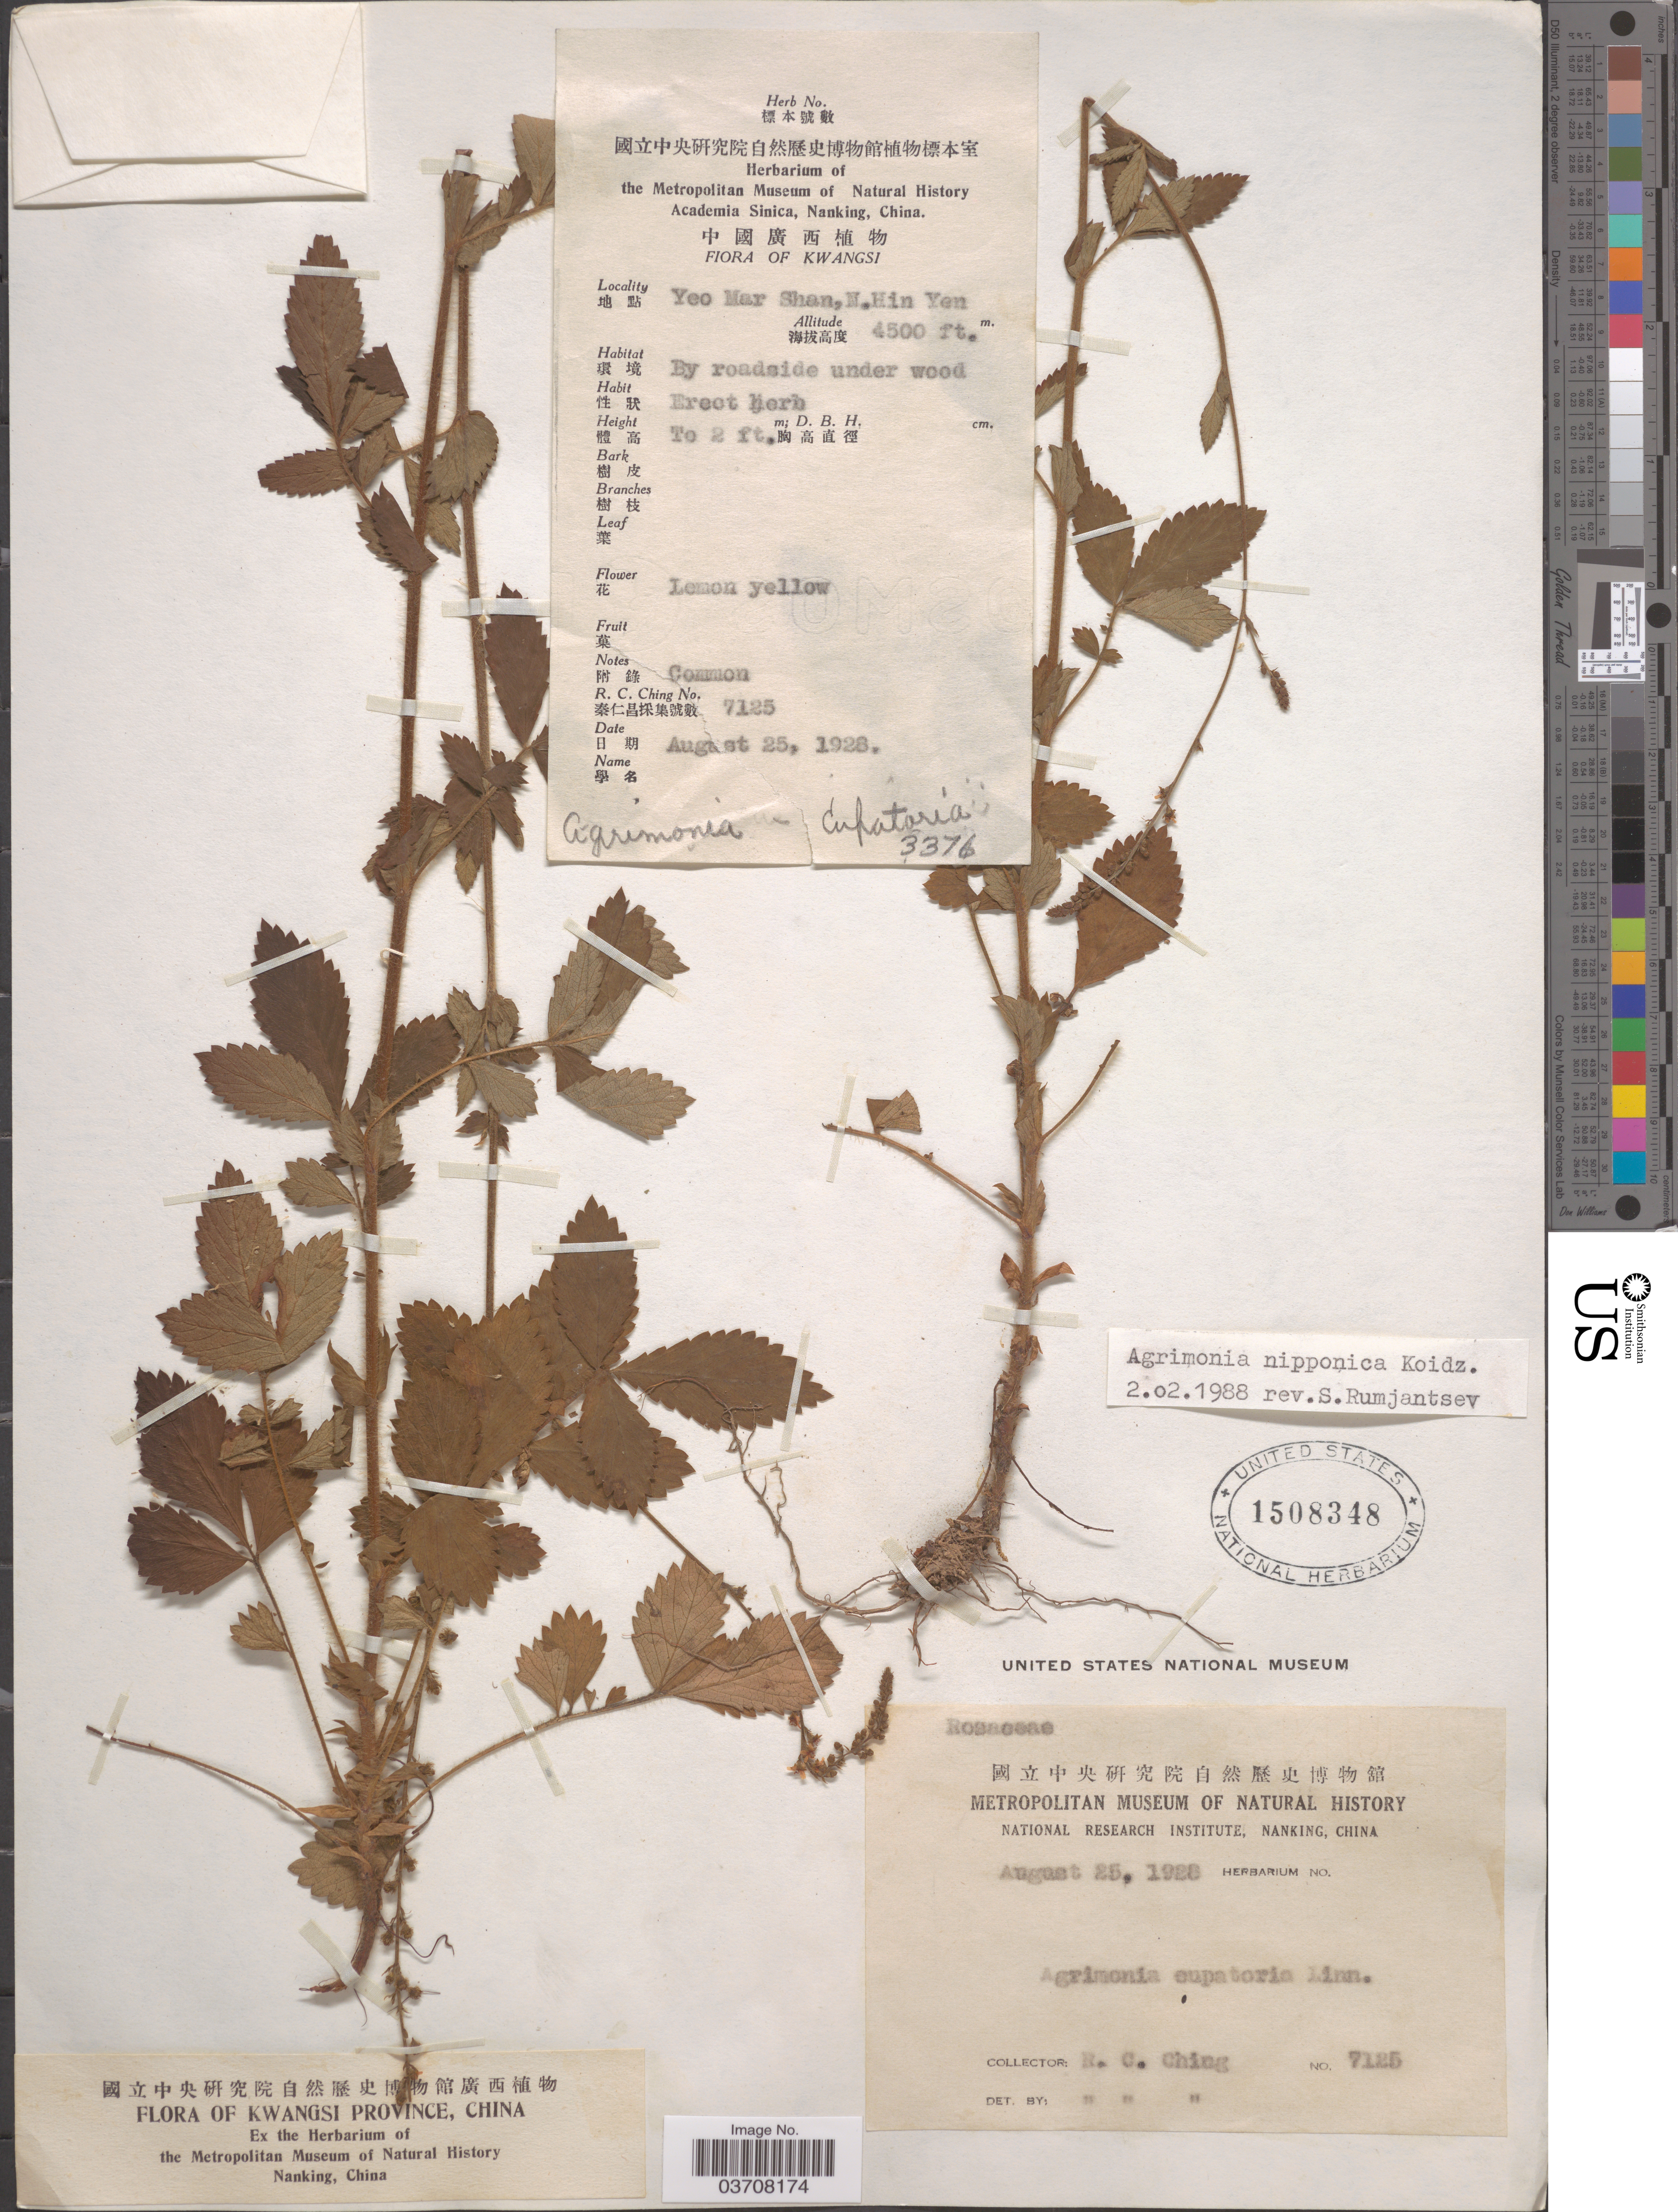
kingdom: Plantae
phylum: Tracheophyta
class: Magnoliopsida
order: Rosales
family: Rosaceae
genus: Agrimonia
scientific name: Agrimonia nipponica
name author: Koidz.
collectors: R. C. Ching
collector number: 7125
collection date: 1928-08-25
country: China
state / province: Guangxi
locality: Kwangsi Province. Yeo Mar Shan, N.Hin Yen.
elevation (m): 1372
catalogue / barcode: US 1508348